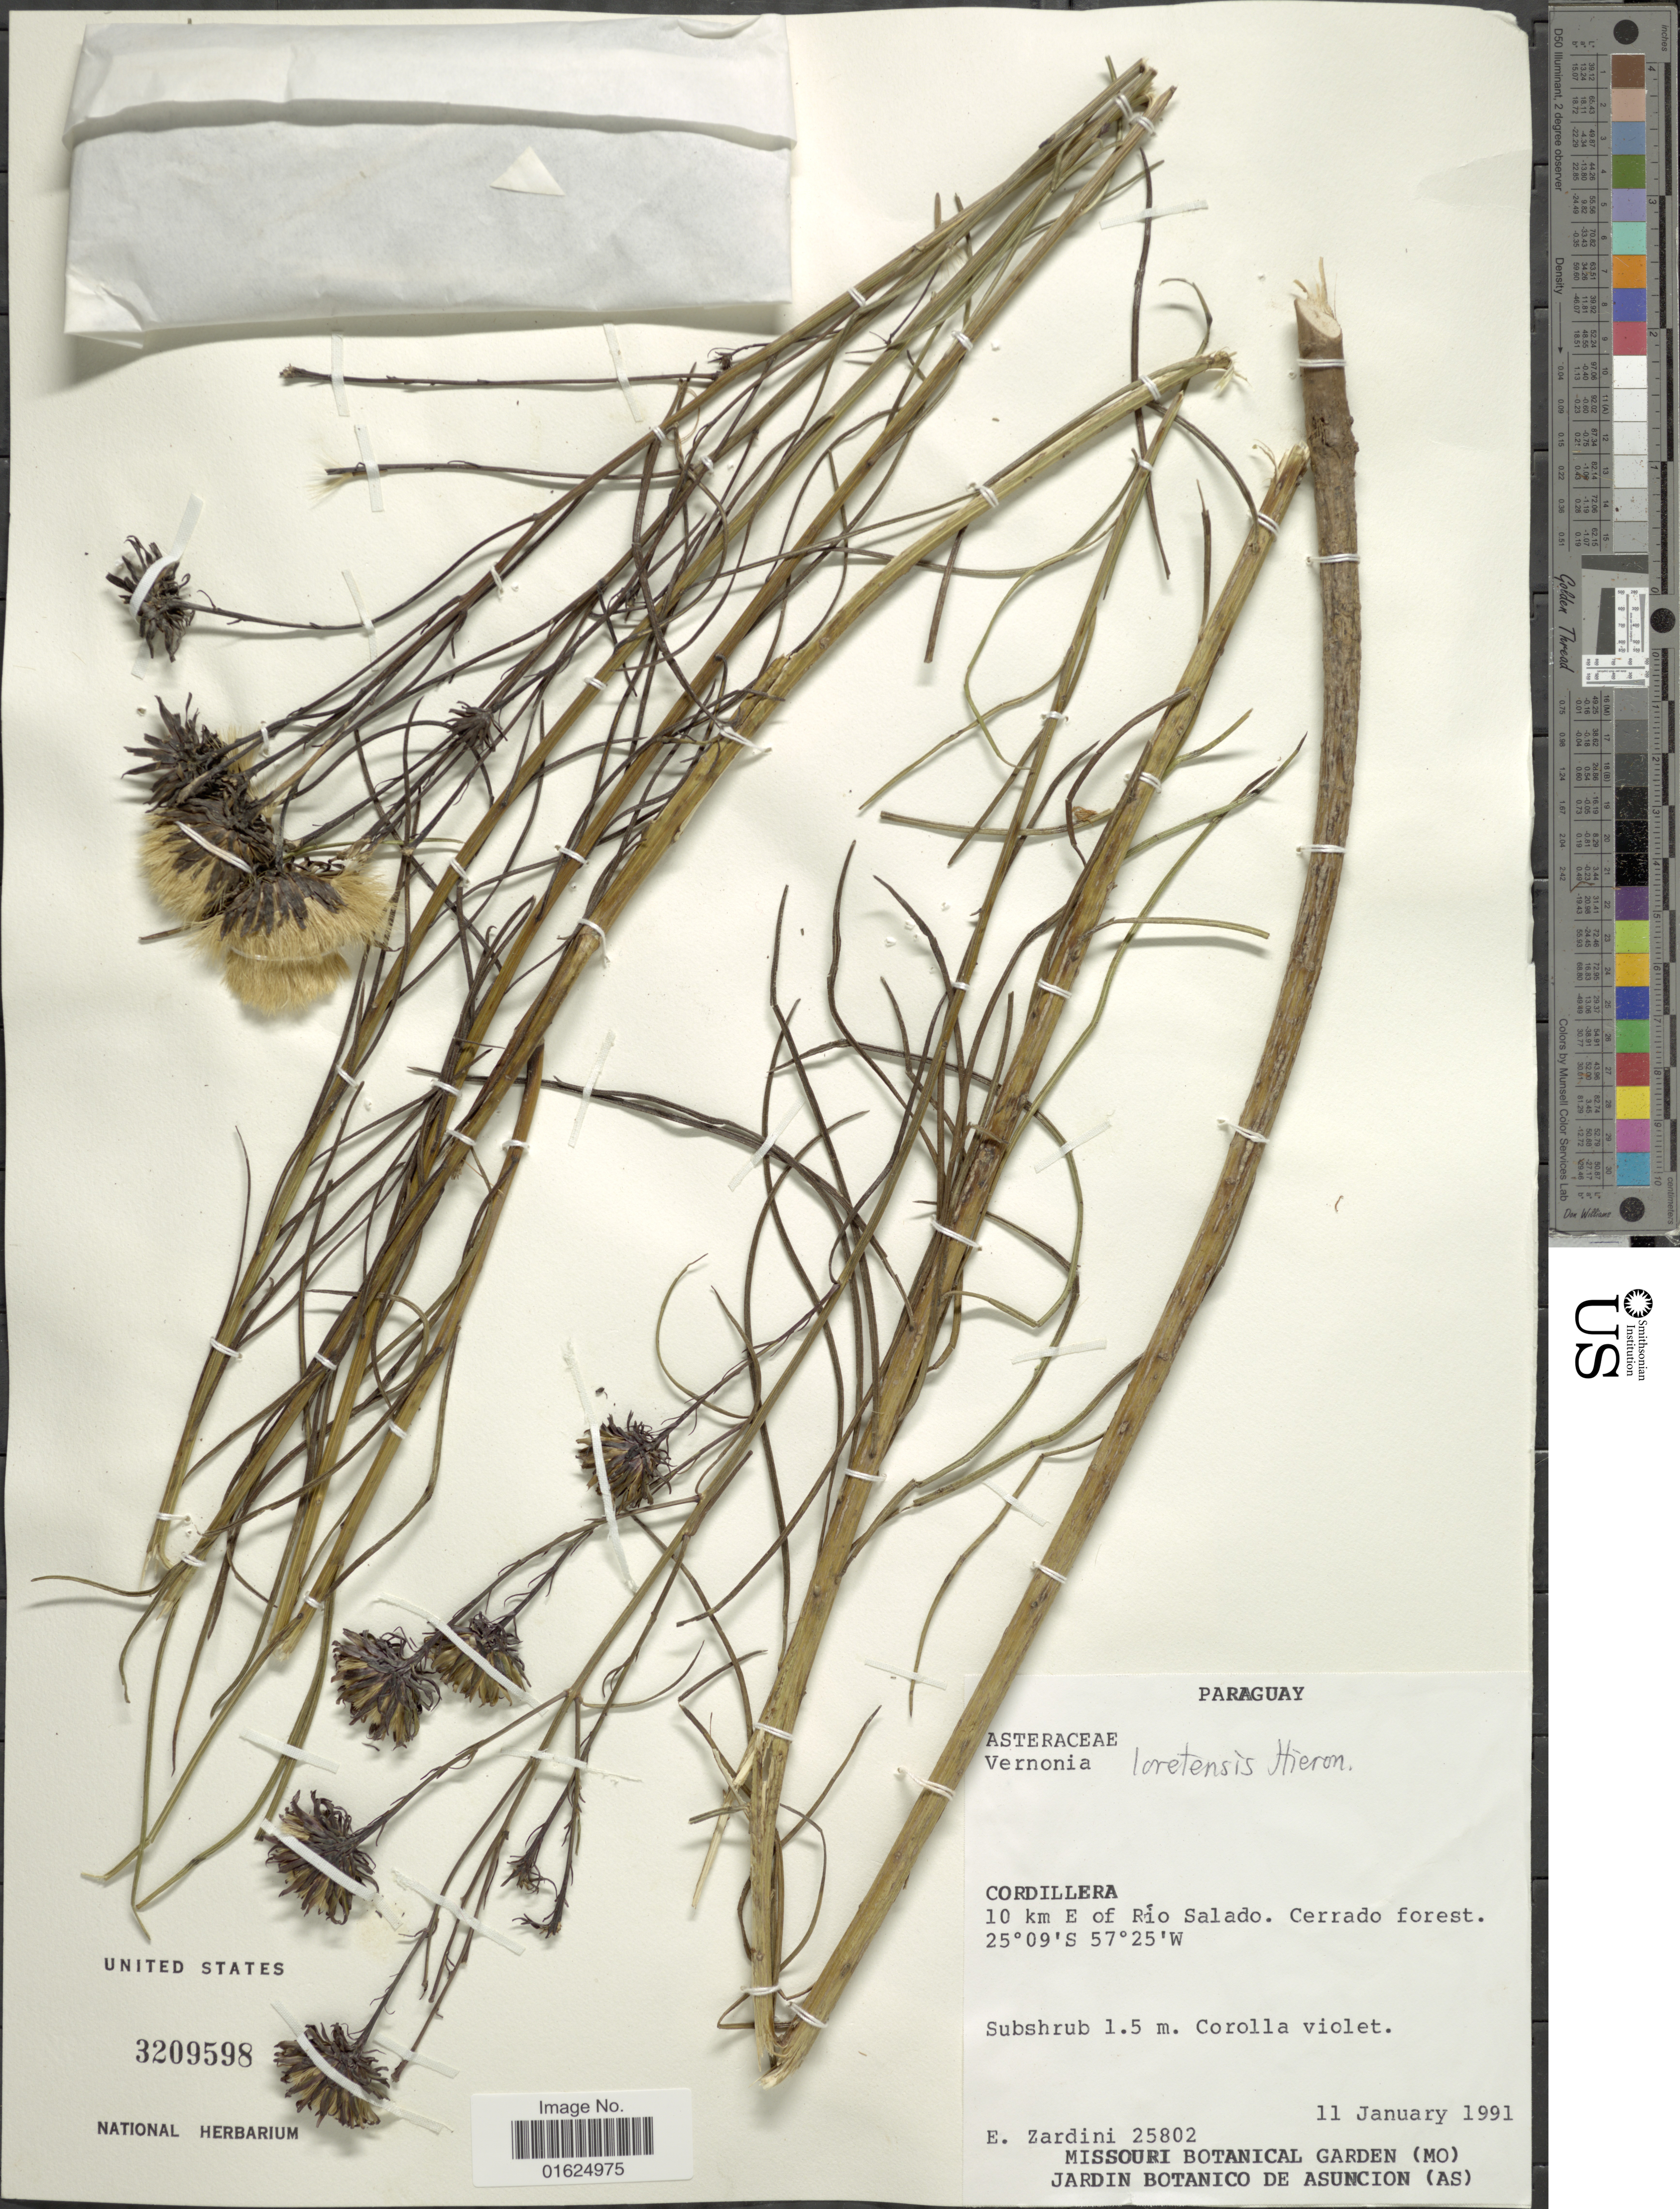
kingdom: Plantae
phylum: Tracheophyta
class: Magnoliopsida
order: Asterales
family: Asteraceae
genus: Vernonanthura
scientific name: Vernonanthura loretensis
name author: (Hieron.) H. Rob.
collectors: E. M. Zardini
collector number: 25802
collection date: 1991-01-11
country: Paraguay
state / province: Cordillera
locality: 10 km E of Río Salado. Cerrado forest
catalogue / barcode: US 3209598